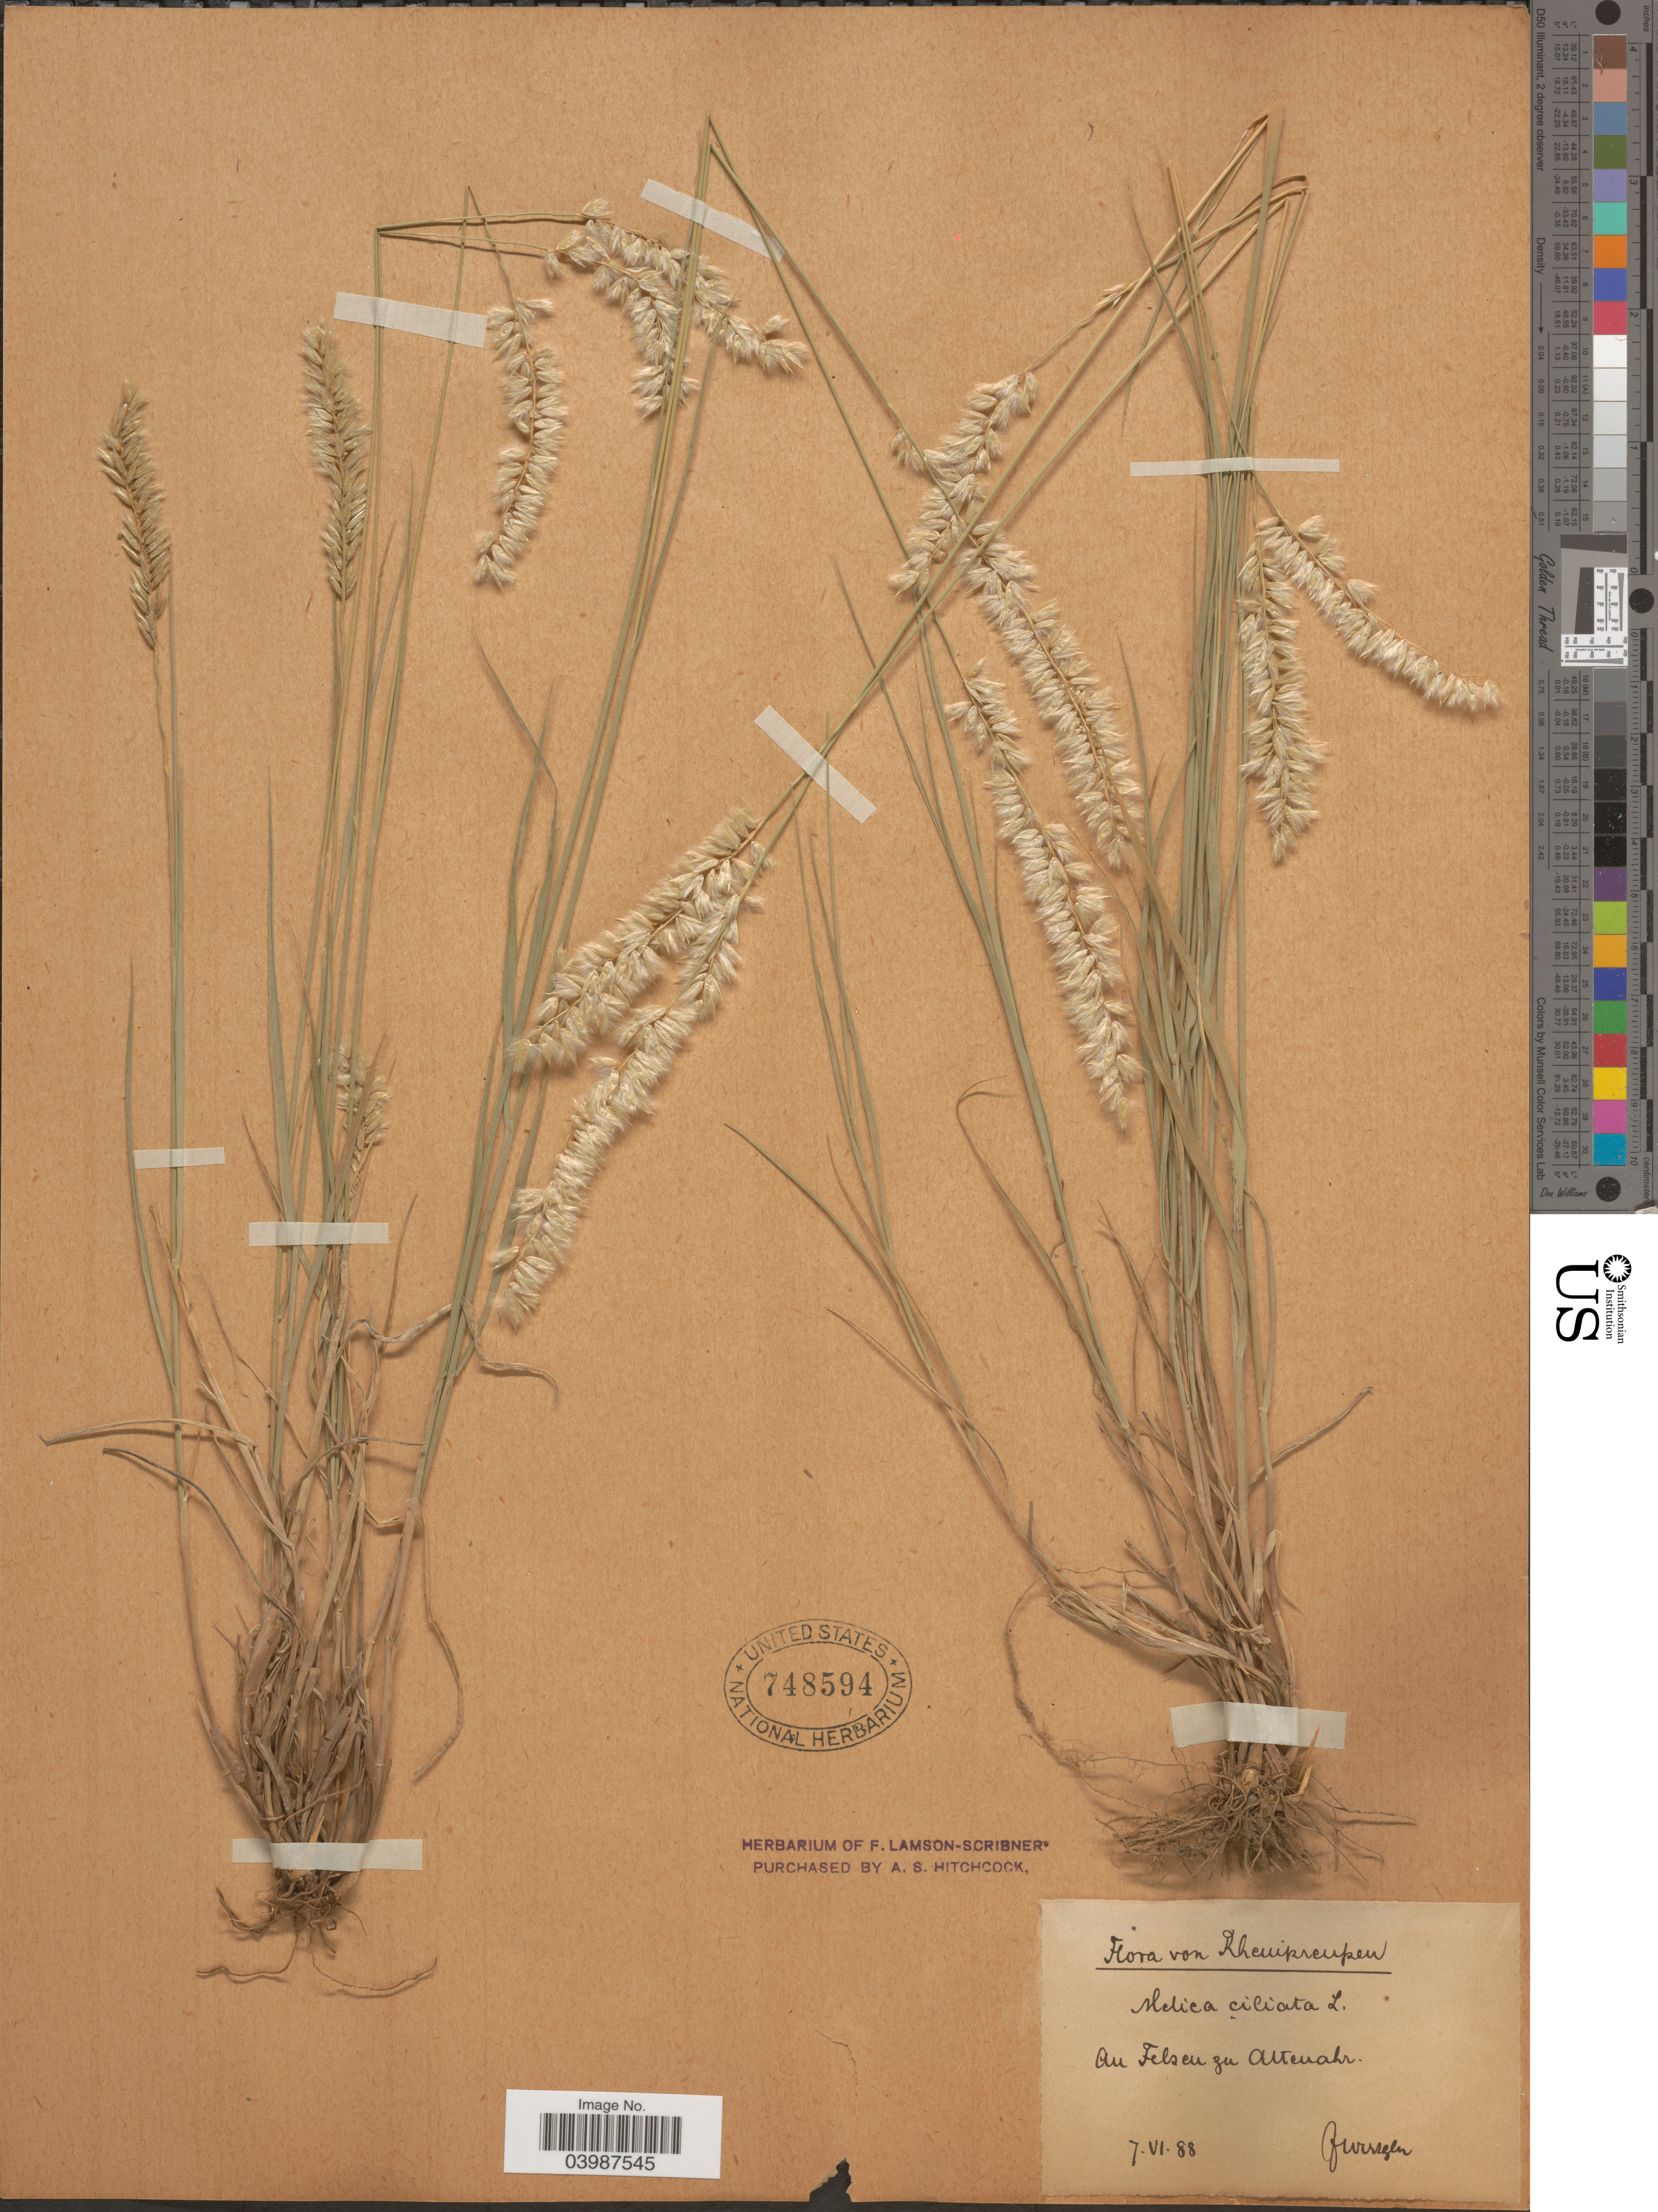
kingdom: Plantae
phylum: Tracheophyta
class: Liliopsida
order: Poales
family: Poaceae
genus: Melica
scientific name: Melica ciliata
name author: L.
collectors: F. Wirtgen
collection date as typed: Transcribed d/m/y: 7/6/88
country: Germany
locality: Rheinpreussen. An Felsen zu Altenahr. [interpreted]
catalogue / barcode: US 748594